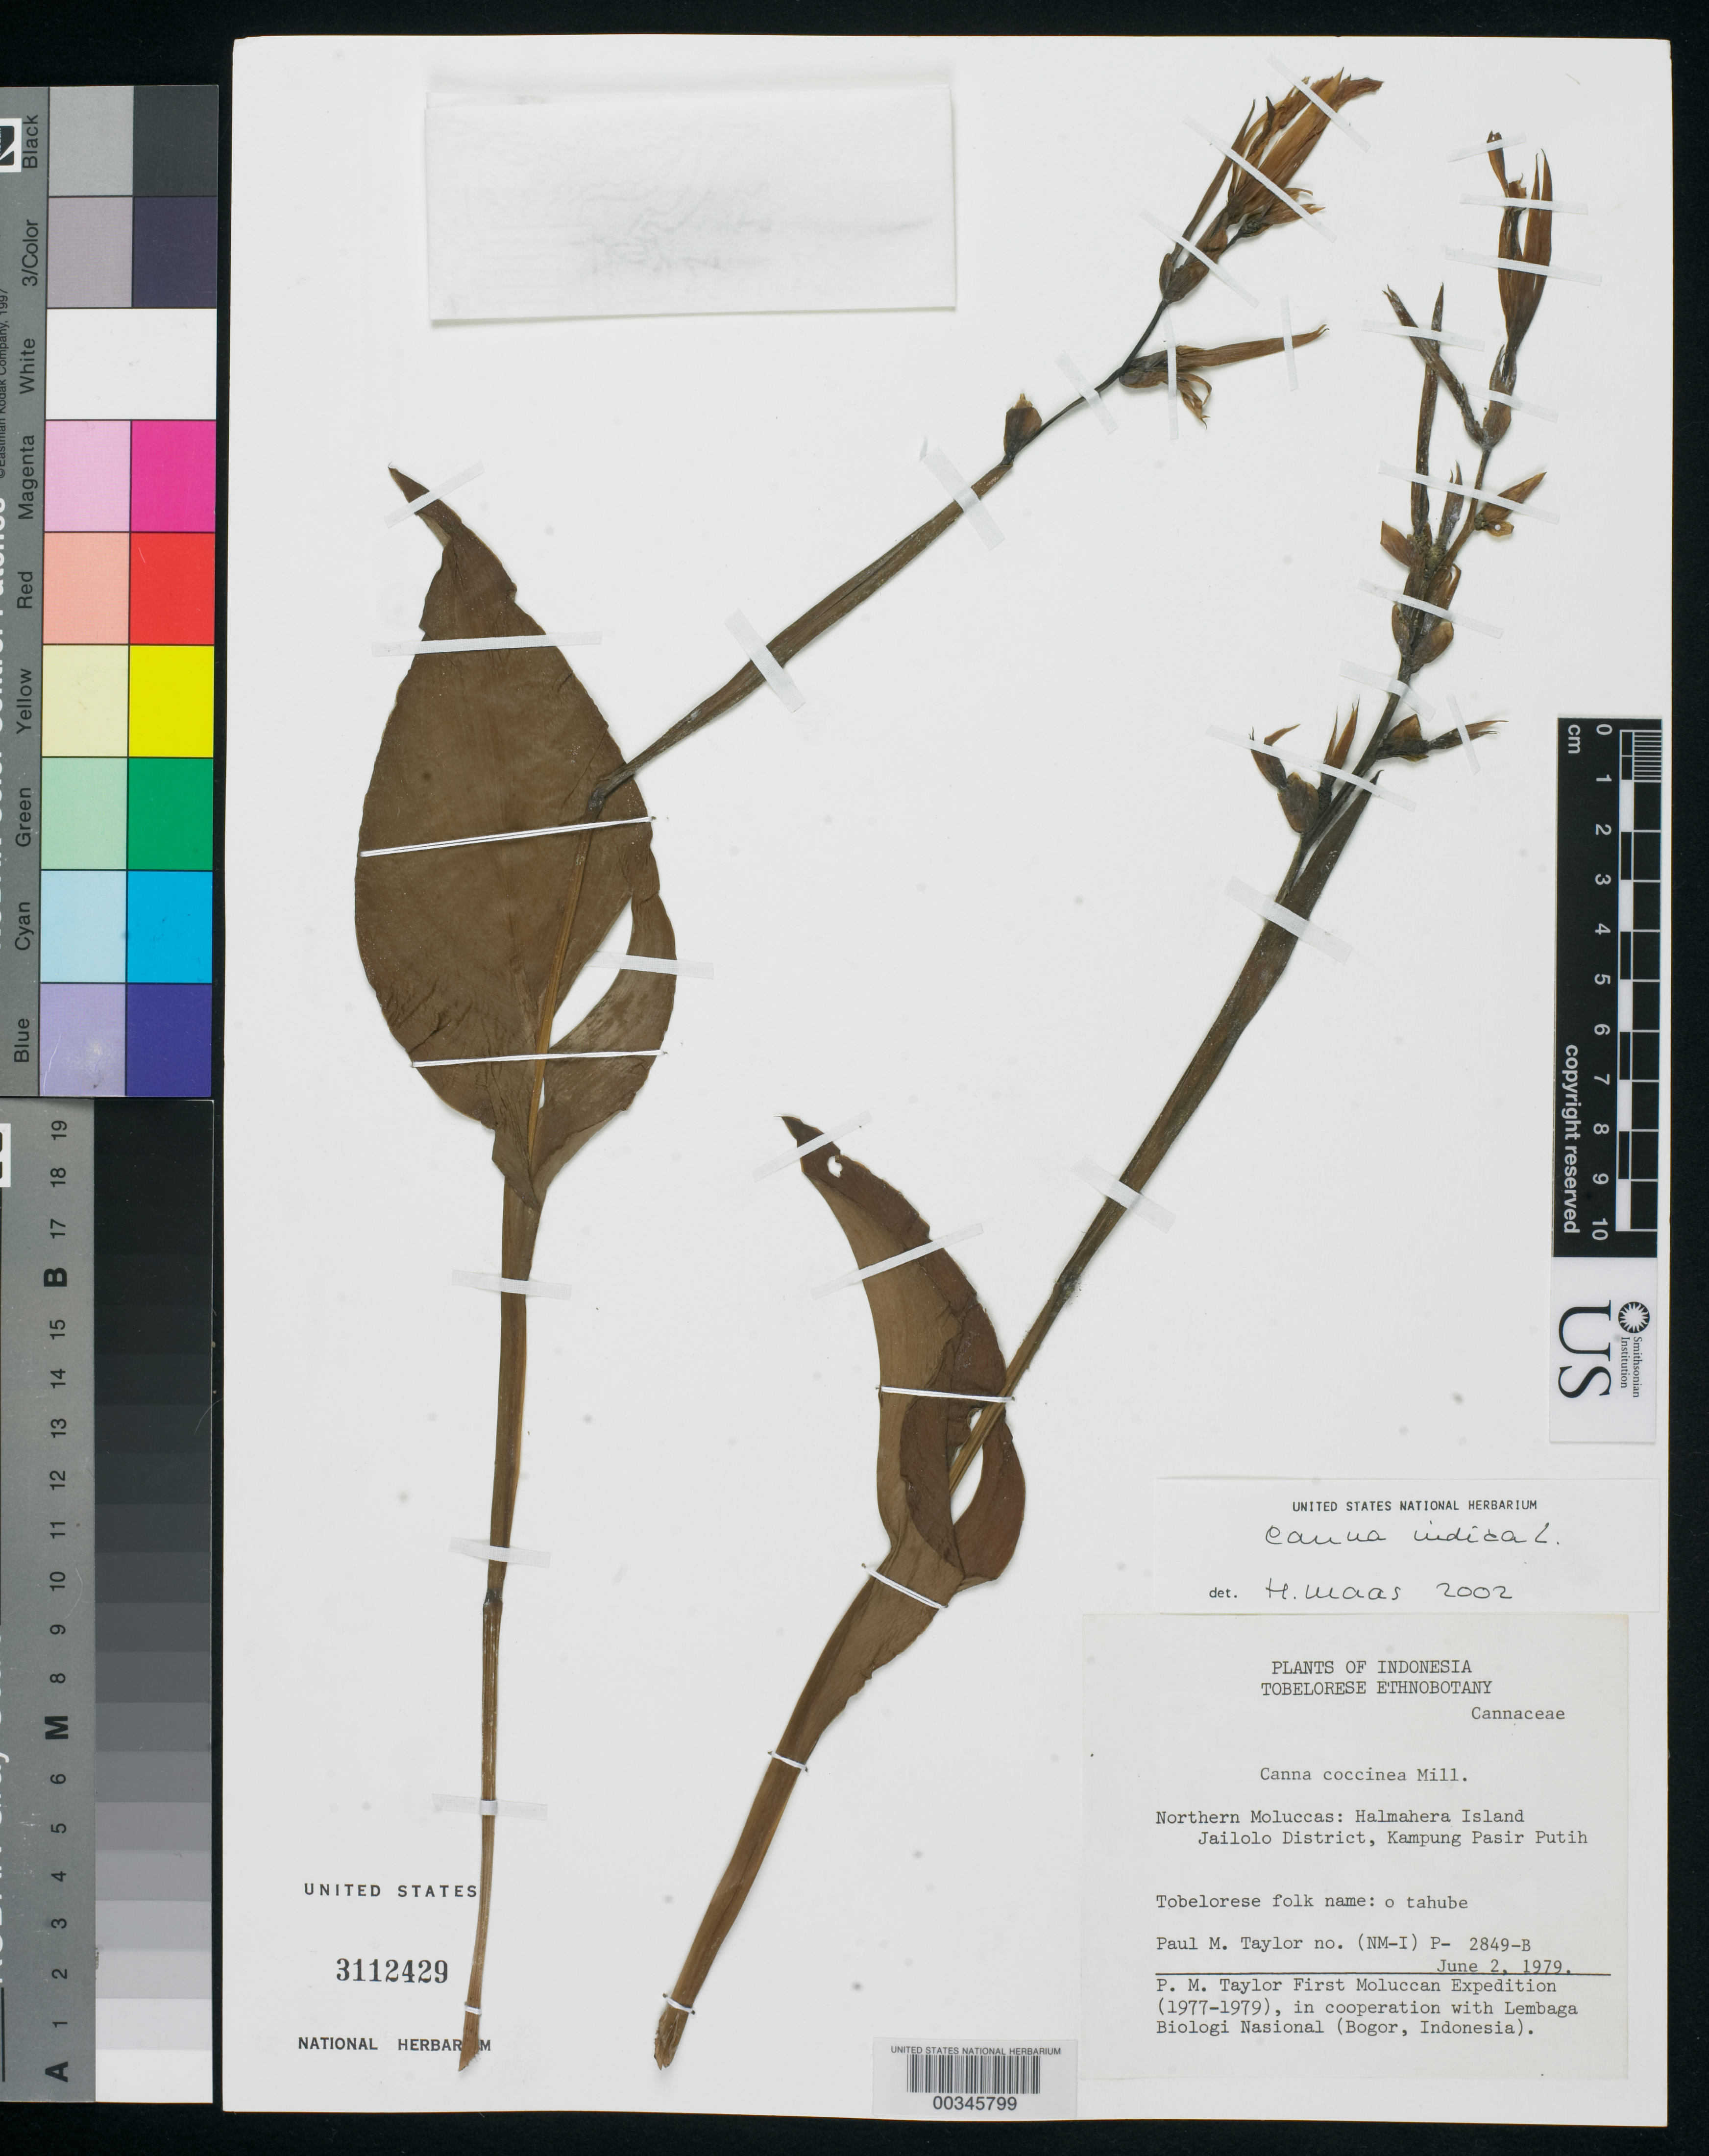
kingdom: Plantae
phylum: Tracheophyta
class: Liliopsida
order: Zingiberales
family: Cannaceae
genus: Canna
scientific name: Canna indica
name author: L.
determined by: Maas, Paul J. M.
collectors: P. M. Taylor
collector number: (nm-i) P- 2849-b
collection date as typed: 02 Jun 1979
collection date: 1979-06-02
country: Indonesia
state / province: Maluku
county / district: Maluku Utara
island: Halmahera I.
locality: Tobelorese ethnobotany, northern Moluccas: Halmahera Island, Jailolo dist, Kampung Pasir Putih [Moluccas]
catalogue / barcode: US 3112429